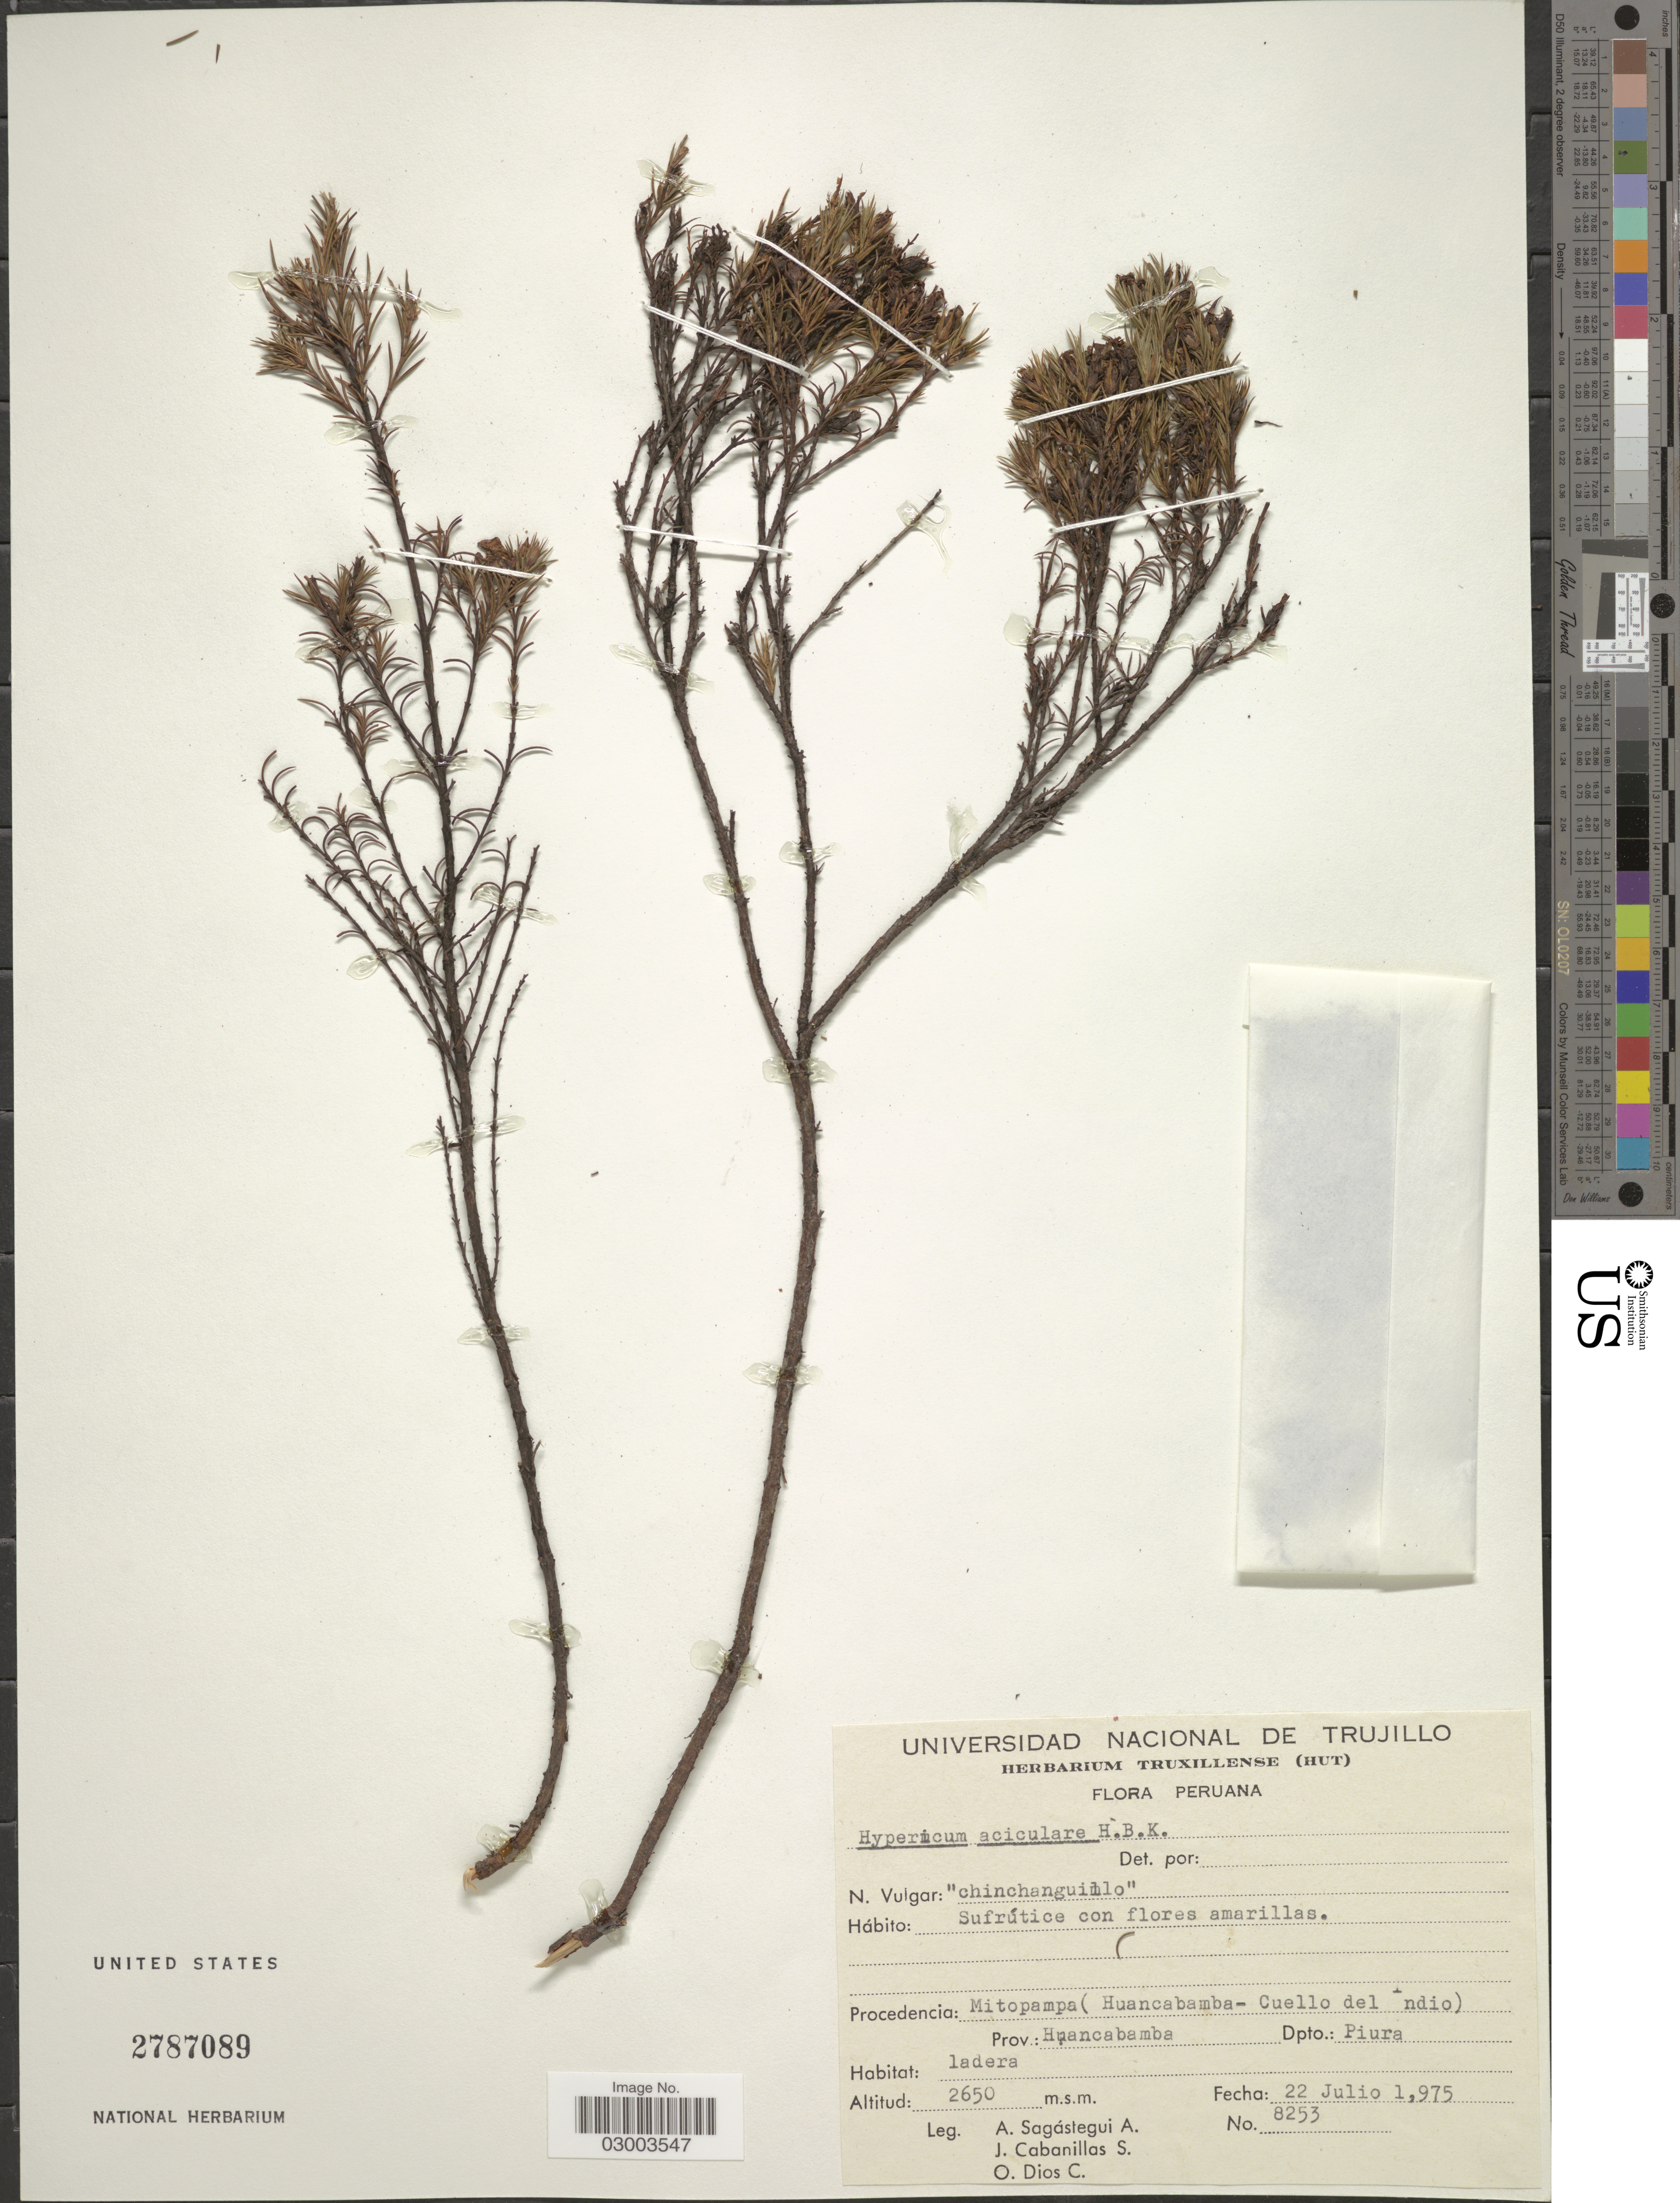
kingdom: Plantae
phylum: Tracheophyta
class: Magnoliopsida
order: Malpighiales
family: Hypericaceae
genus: Hypericum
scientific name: Hypericum aciculare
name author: Kunth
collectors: A. Sagástegui A., J. Cabanillas S. & O. Dios C.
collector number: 8253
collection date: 1975-07-22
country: Peru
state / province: Piura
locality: Mitopampa (Huancabamba- Cuelo del Indio) Huancabamba. Dpto.: Piura.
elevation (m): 2650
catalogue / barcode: US 2787089